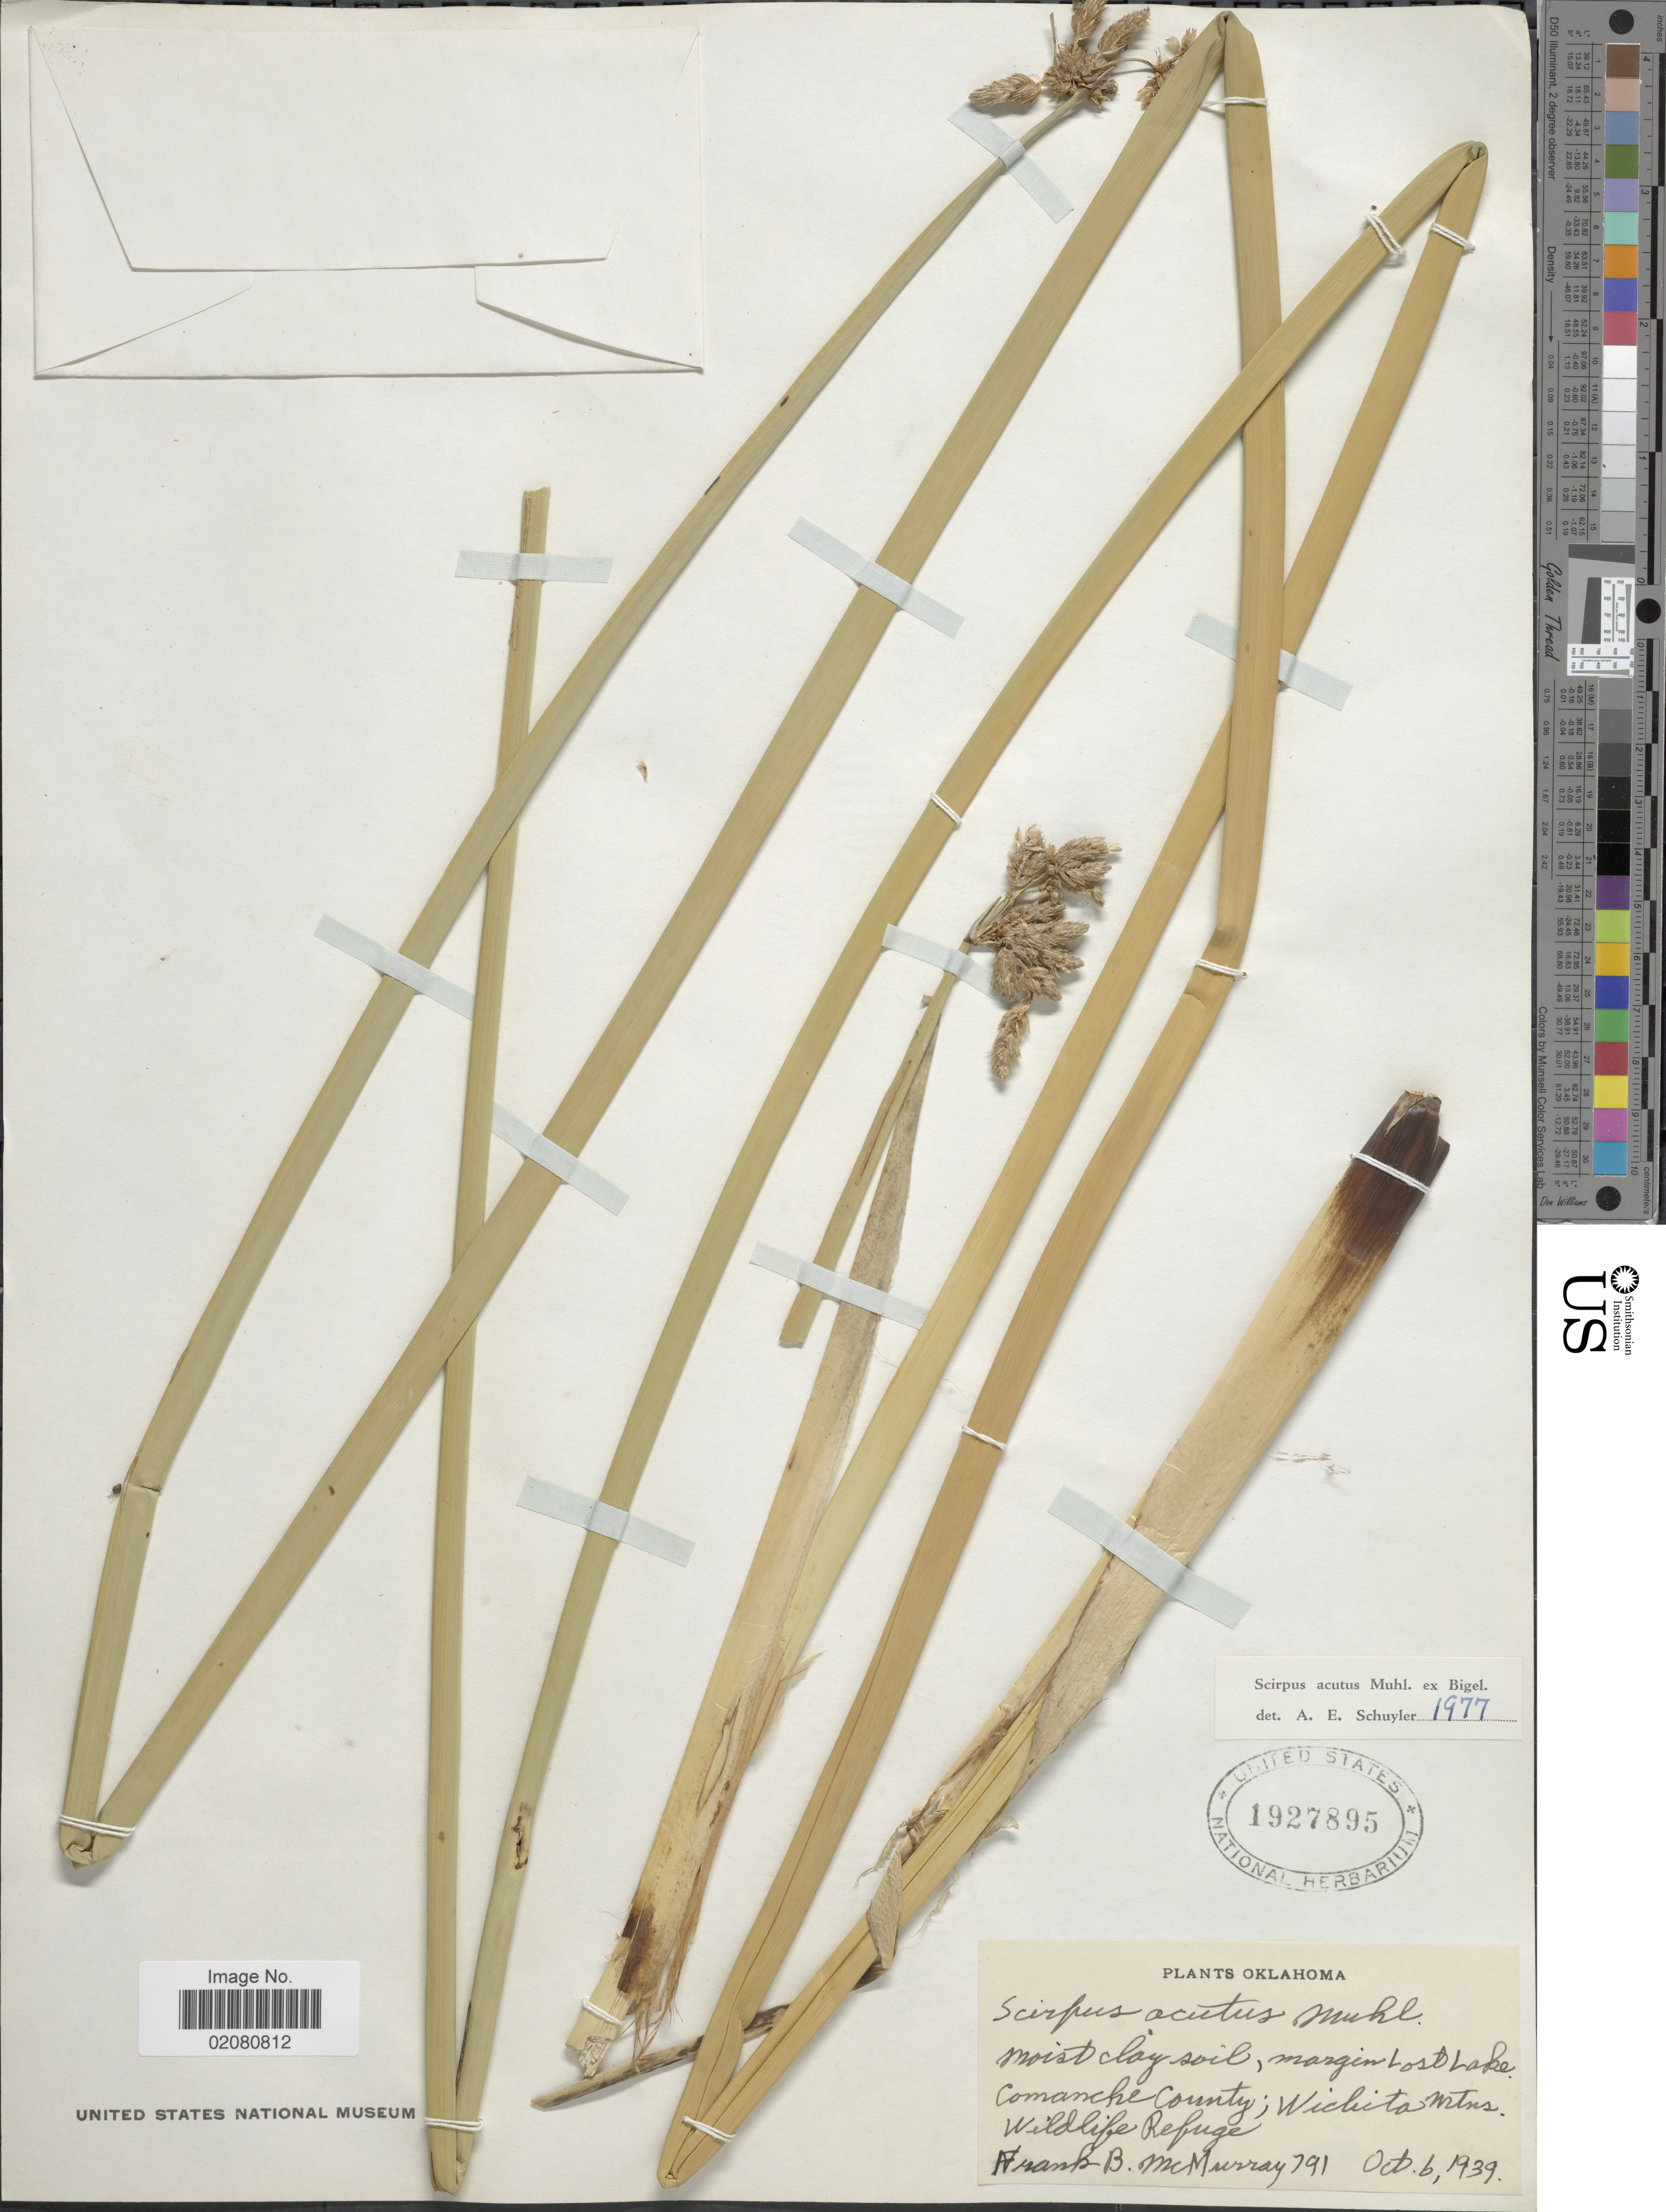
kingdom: Plantae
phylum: Tracheophyta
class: Liliopsida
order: Poales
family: Cyperaceae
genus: Schoenoplectus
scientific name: Schoenoplectus acutus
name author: (Muhl. ex Bigelow) Á. Löve & D. Löve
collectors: F. McMurray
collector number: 791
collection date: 1939-10-06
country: United States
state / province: Oklahoma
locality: Moist clay soil, margin Lost Lake. Comanche County; Wichita Mtns. Wildlife Refuge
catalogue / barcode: US 1927895